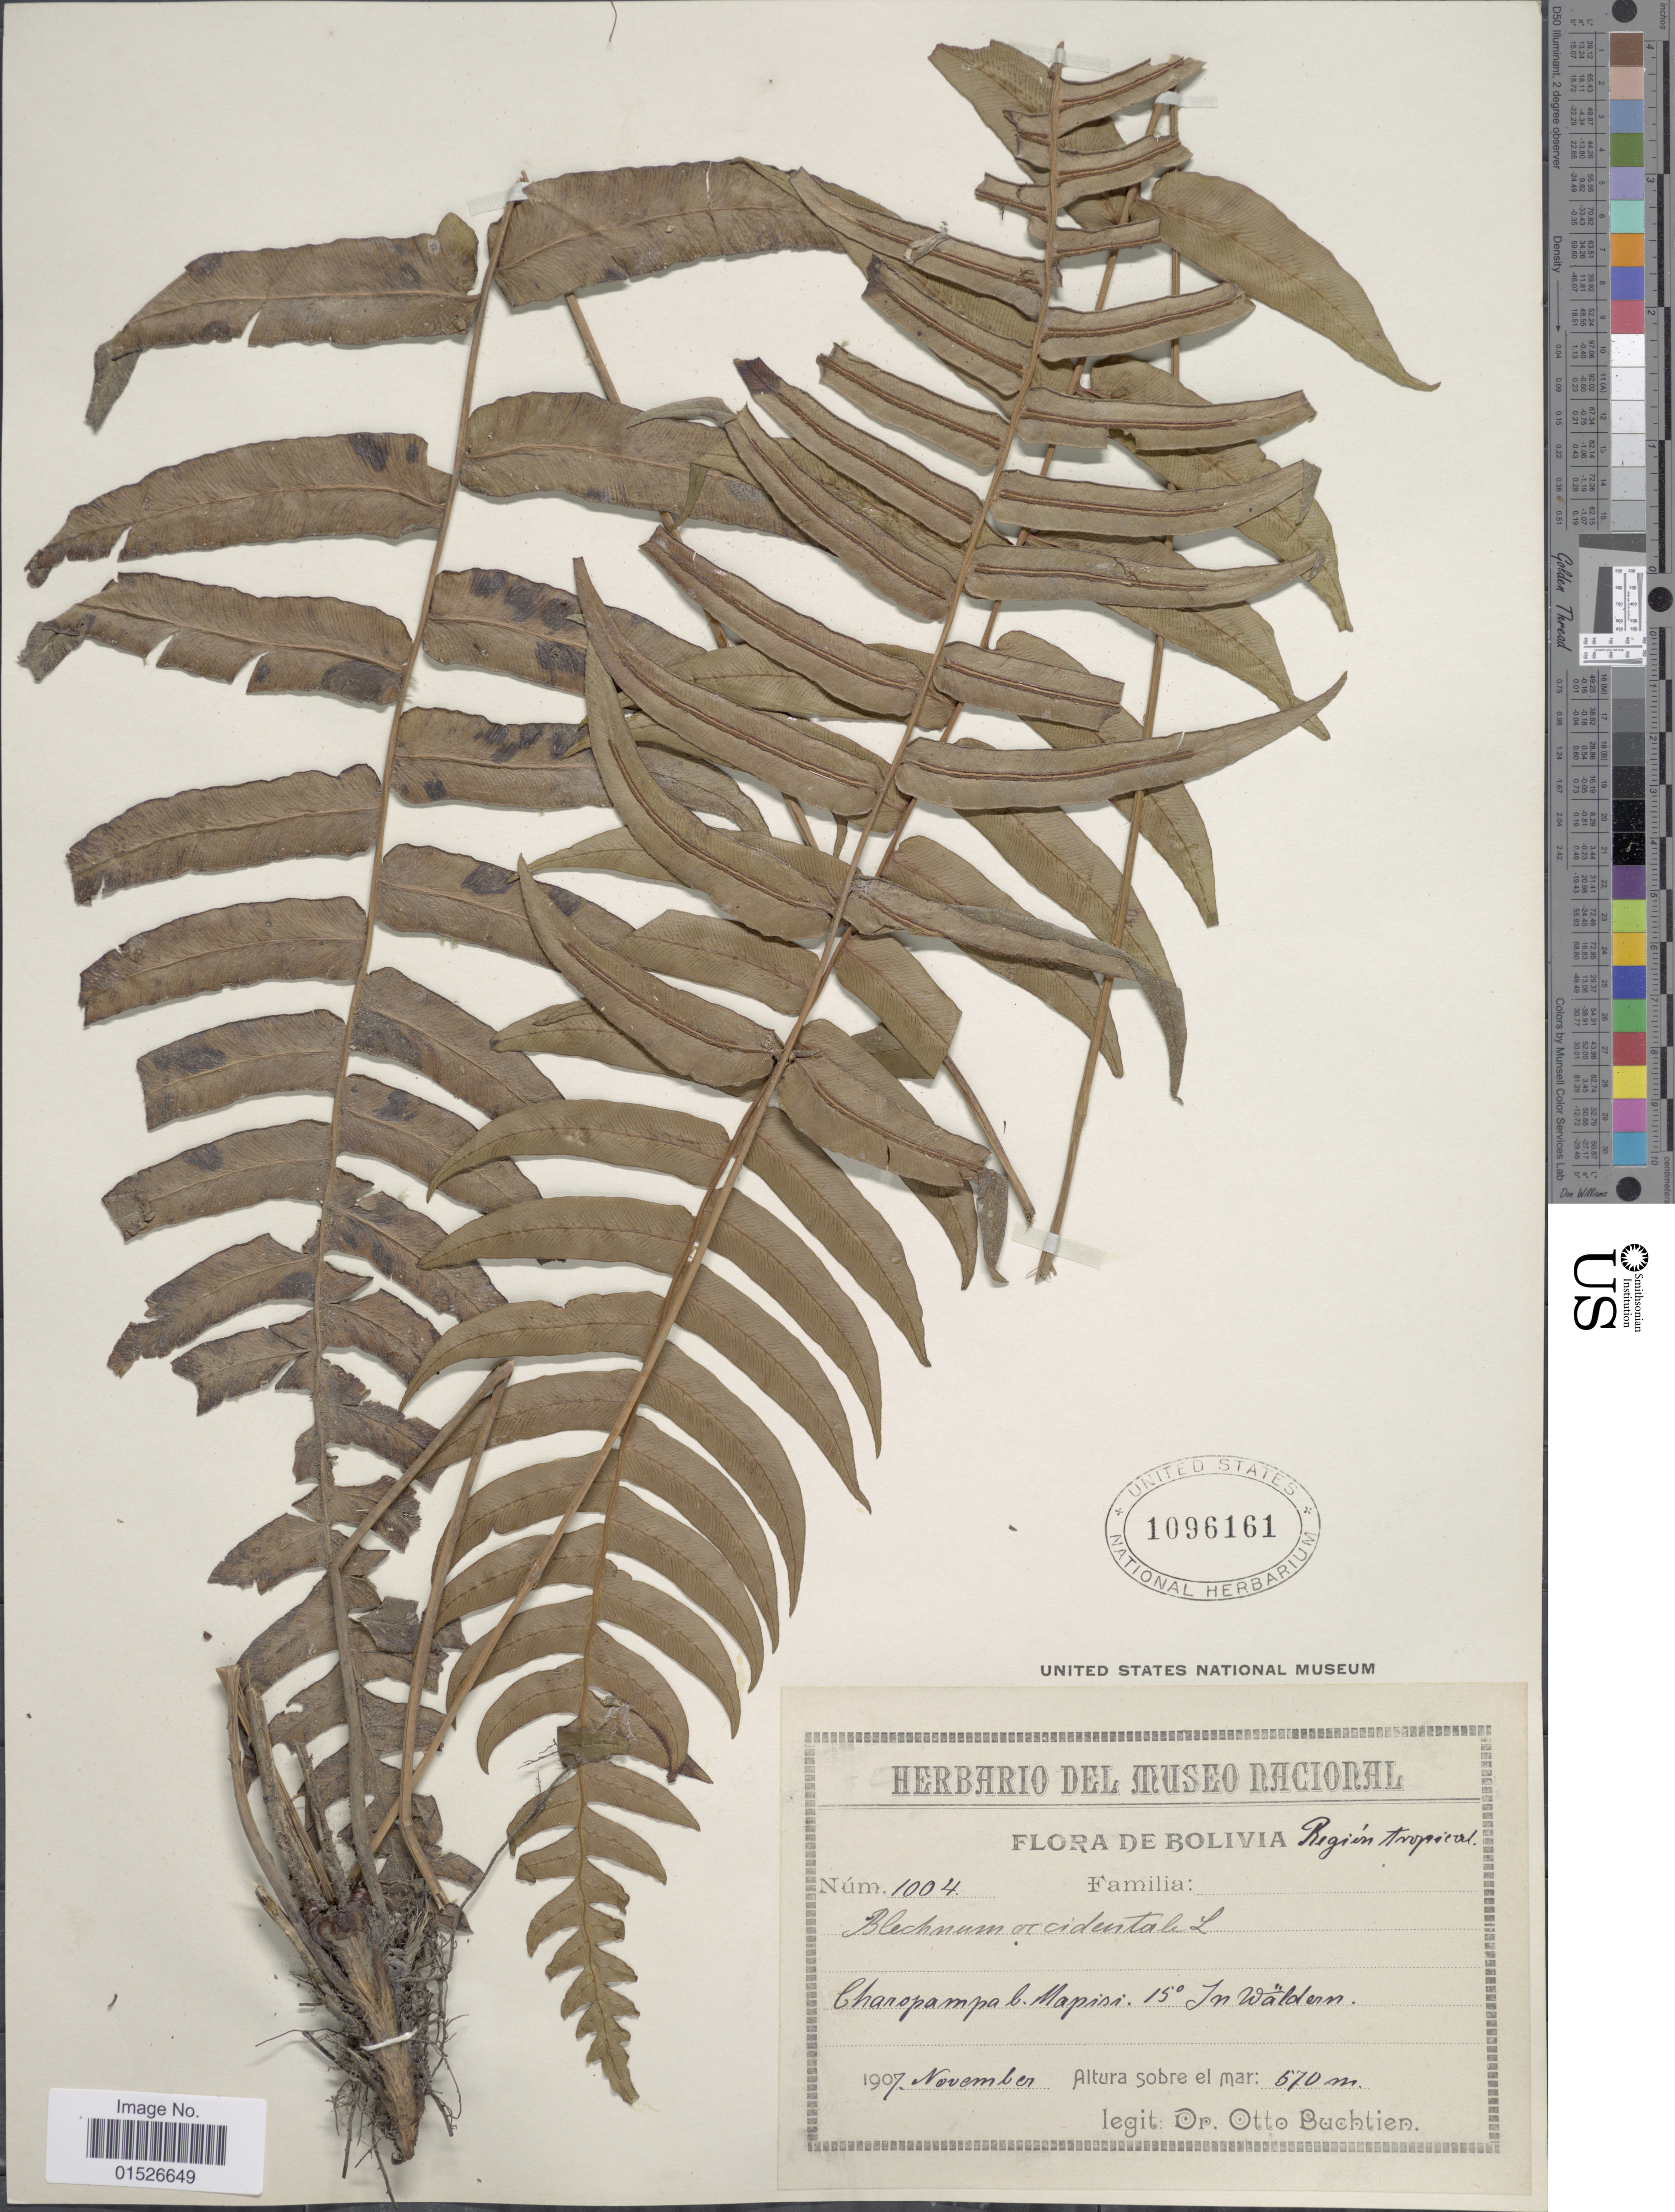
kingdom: Plantae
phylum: Tracheophyta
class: Polypodiopsida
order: Polypodiales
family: Blechnaceae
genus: Blechnum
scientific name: Blechnum occidentale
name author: L.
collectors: O. Buchtien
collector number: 1004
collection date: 1907-11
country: Bolivia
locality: Region Tropical. Charopampa b. Mapiri. 15º In Waldern.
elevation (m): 570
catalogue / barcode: US 1096161